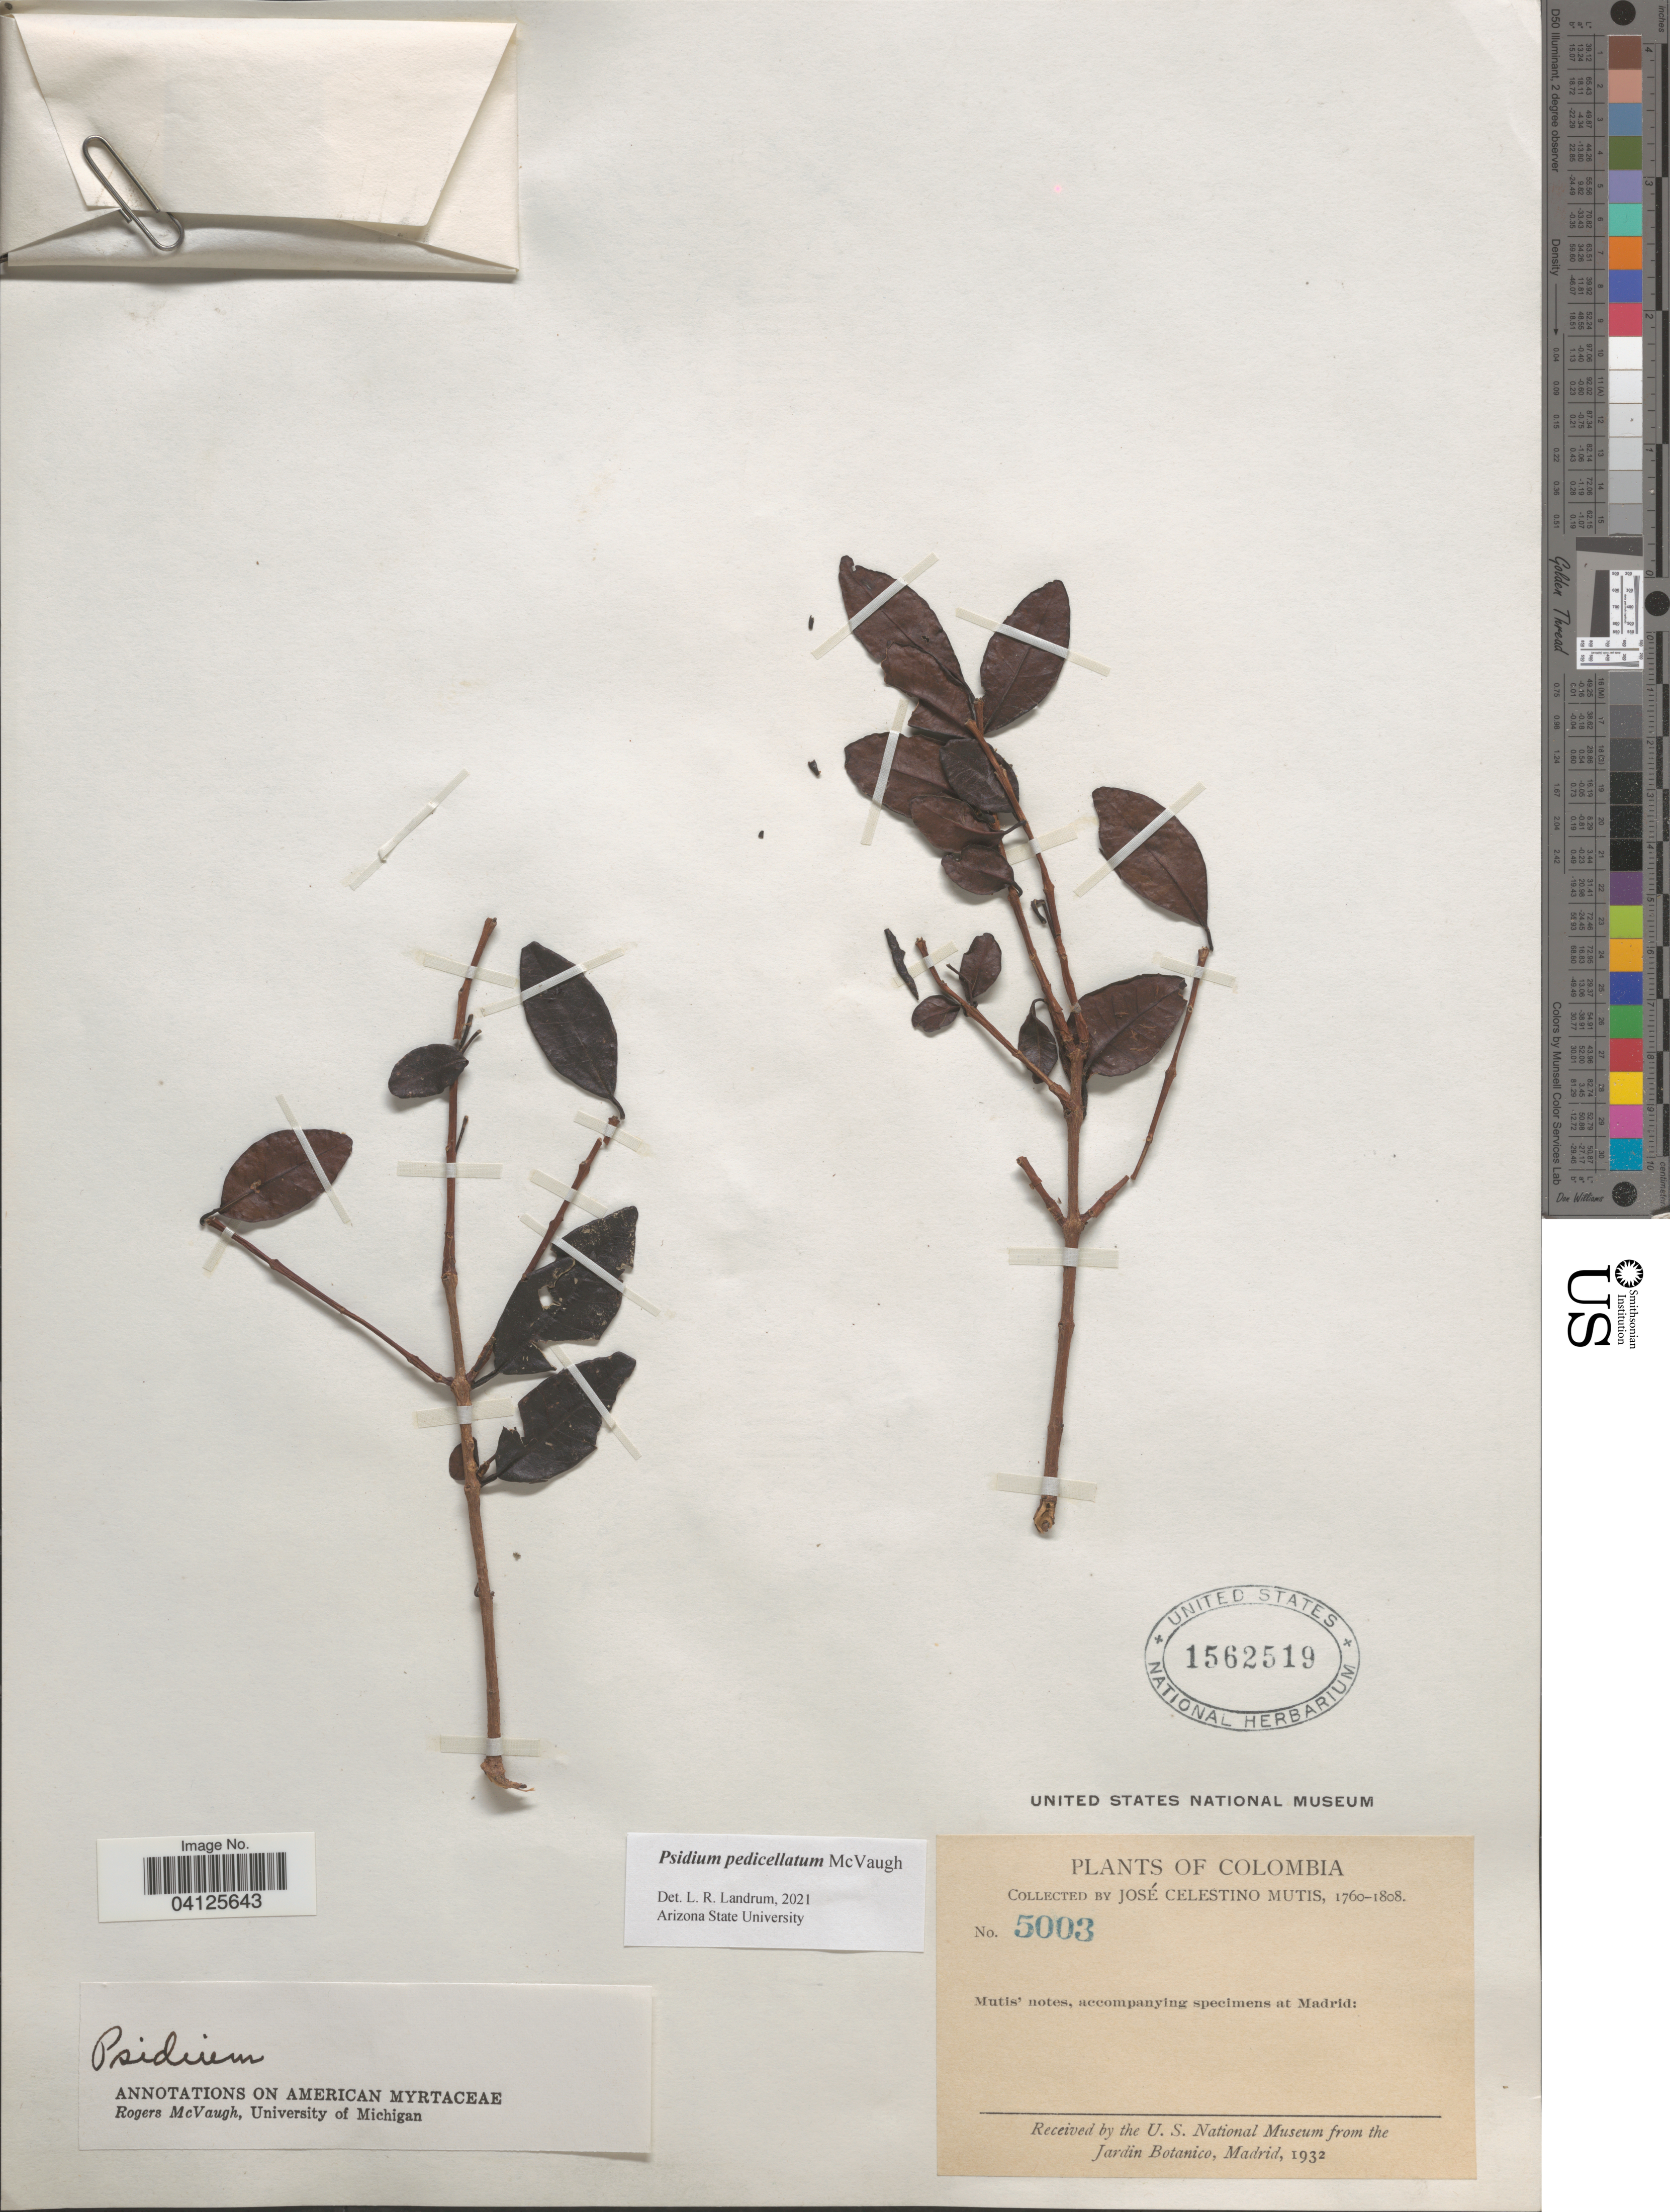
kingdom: Plantae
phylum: Tracheophyta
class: Magnoliopsida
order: Myrtales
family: Myrtaceae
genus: Psidium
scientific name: Psidium pedicellatum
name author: McVaugh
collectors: J. C. B. Mutis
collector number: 5003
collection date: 1760/1808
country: Colombia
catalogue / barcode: US 1562519